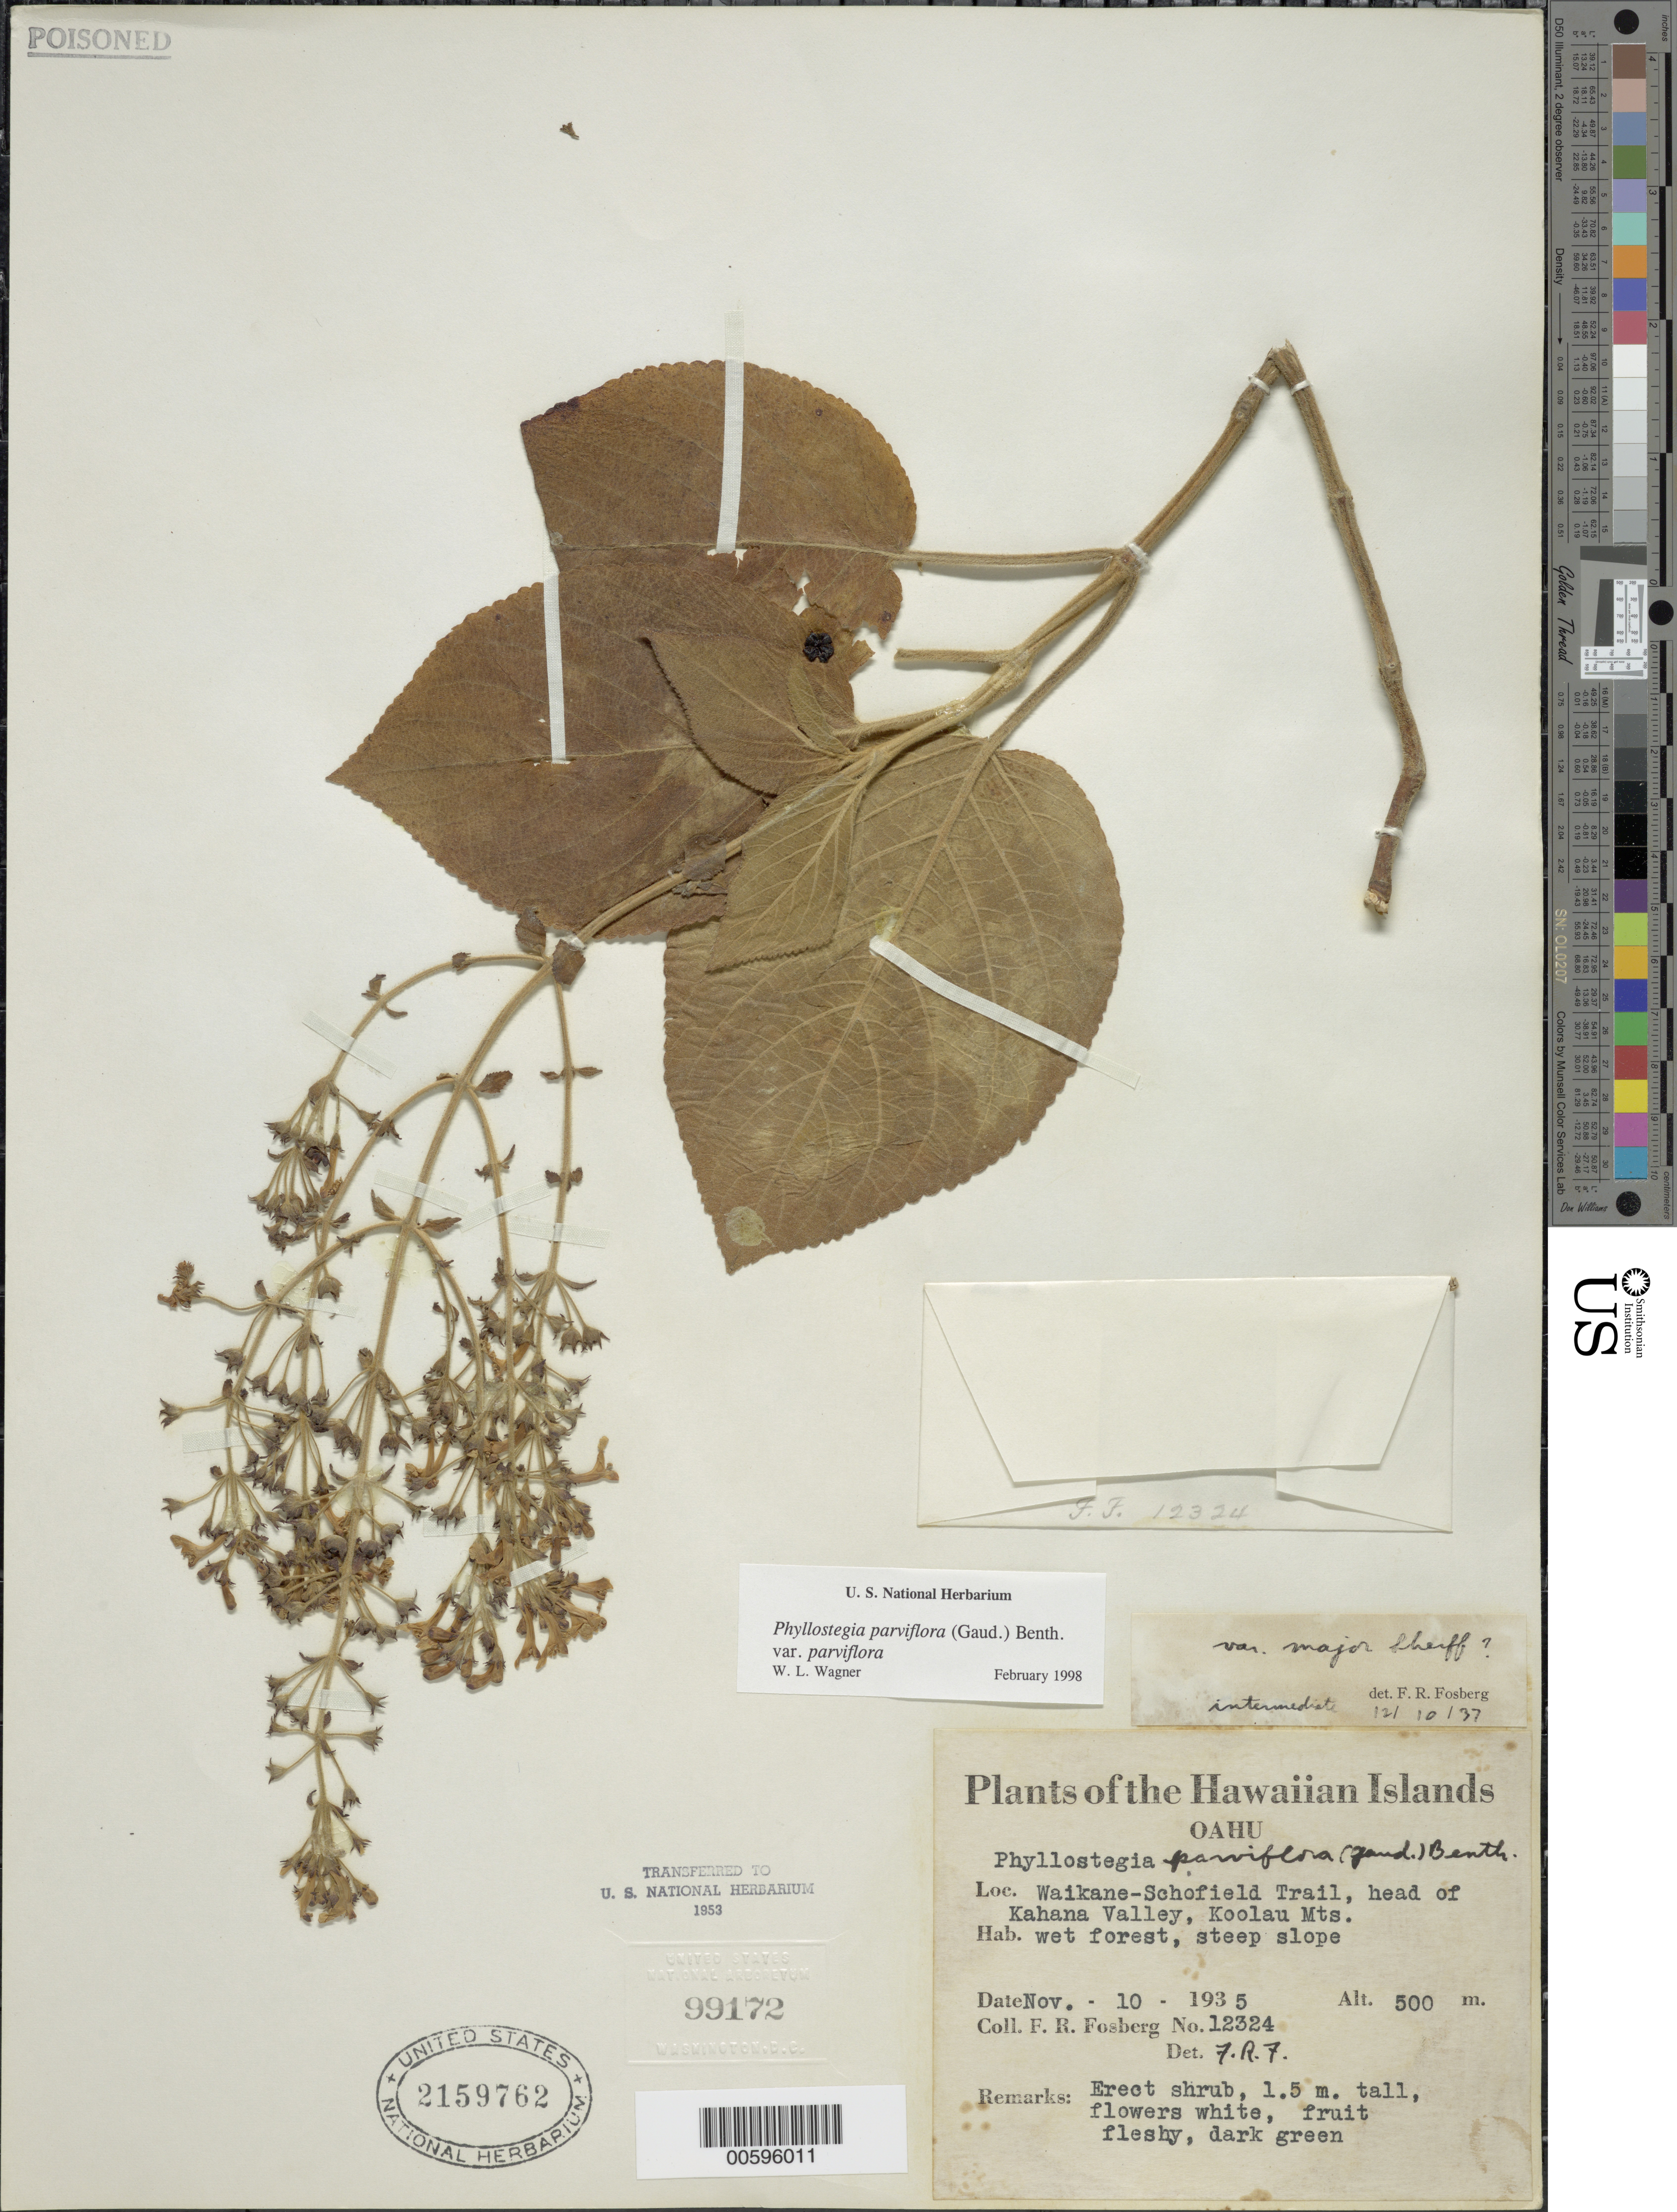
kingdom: Plantae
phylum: Tracheophyta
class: Magnoliopsida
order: Lamiales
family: Lamiaceae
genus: Phyllostegia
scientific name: Phyllostegia parviflora var. parviflora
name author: (Gaudich.) Benth.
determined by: Wagner, W. L., (BOT), Smithsonian Institution - National Museum of Natural History (UNITED STATES)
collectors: F. R. Fosberg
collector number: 12324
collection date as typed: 10 Nov 1935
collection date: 1935-11-10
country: United States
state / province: Hawaii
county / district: Honolulu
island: Oahu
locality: Waikane-Schofield Trail, head of Kahana Valley, Koolau Mts.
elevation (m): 500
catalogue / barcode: US 2159762